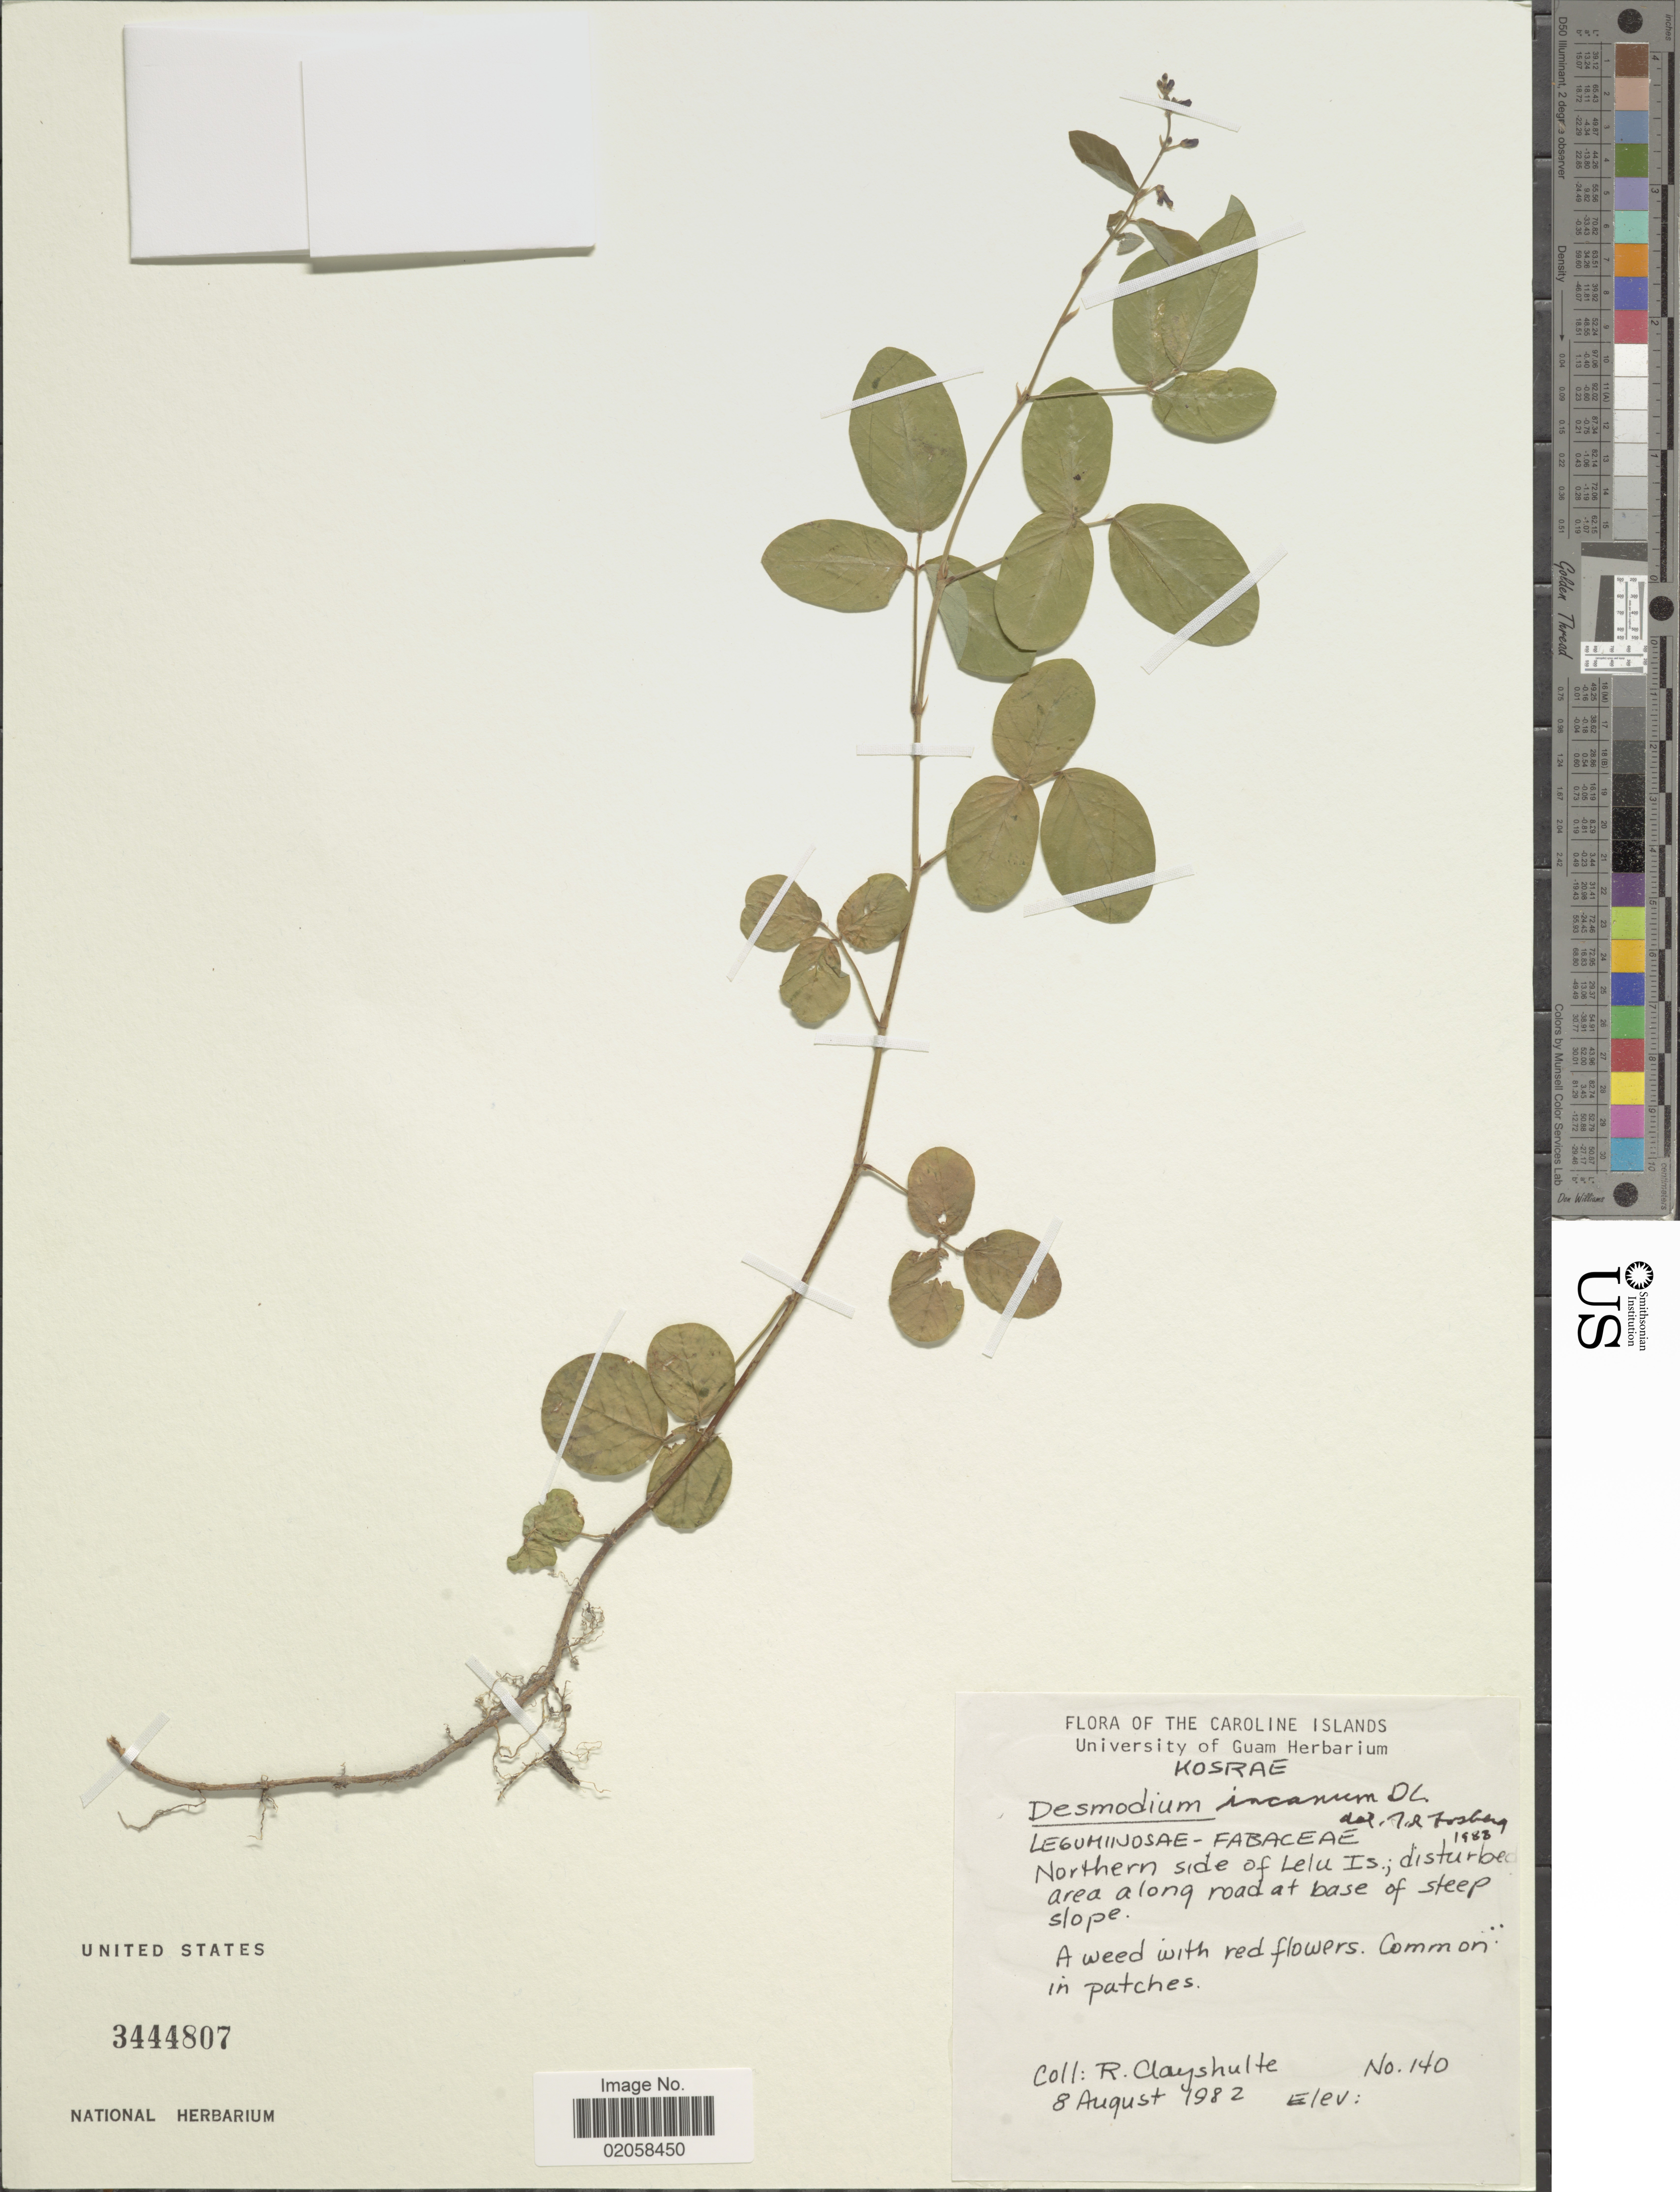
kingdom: Plantae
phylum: Tracheophyta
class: Magnoliopsida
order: Fabales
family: Fabaceae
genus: Desmodium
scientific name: Desmodium incanum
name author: (Sw.) DC.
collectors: R. Clayshulte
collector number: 140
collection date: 1982-08-08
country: Micronesia, Federated States of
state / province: Kosrae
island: Lelu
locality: Caroline Islands, Northern side of Lelu Is.; disturbed area along road at base of steep slope.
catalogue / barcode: US 3444807